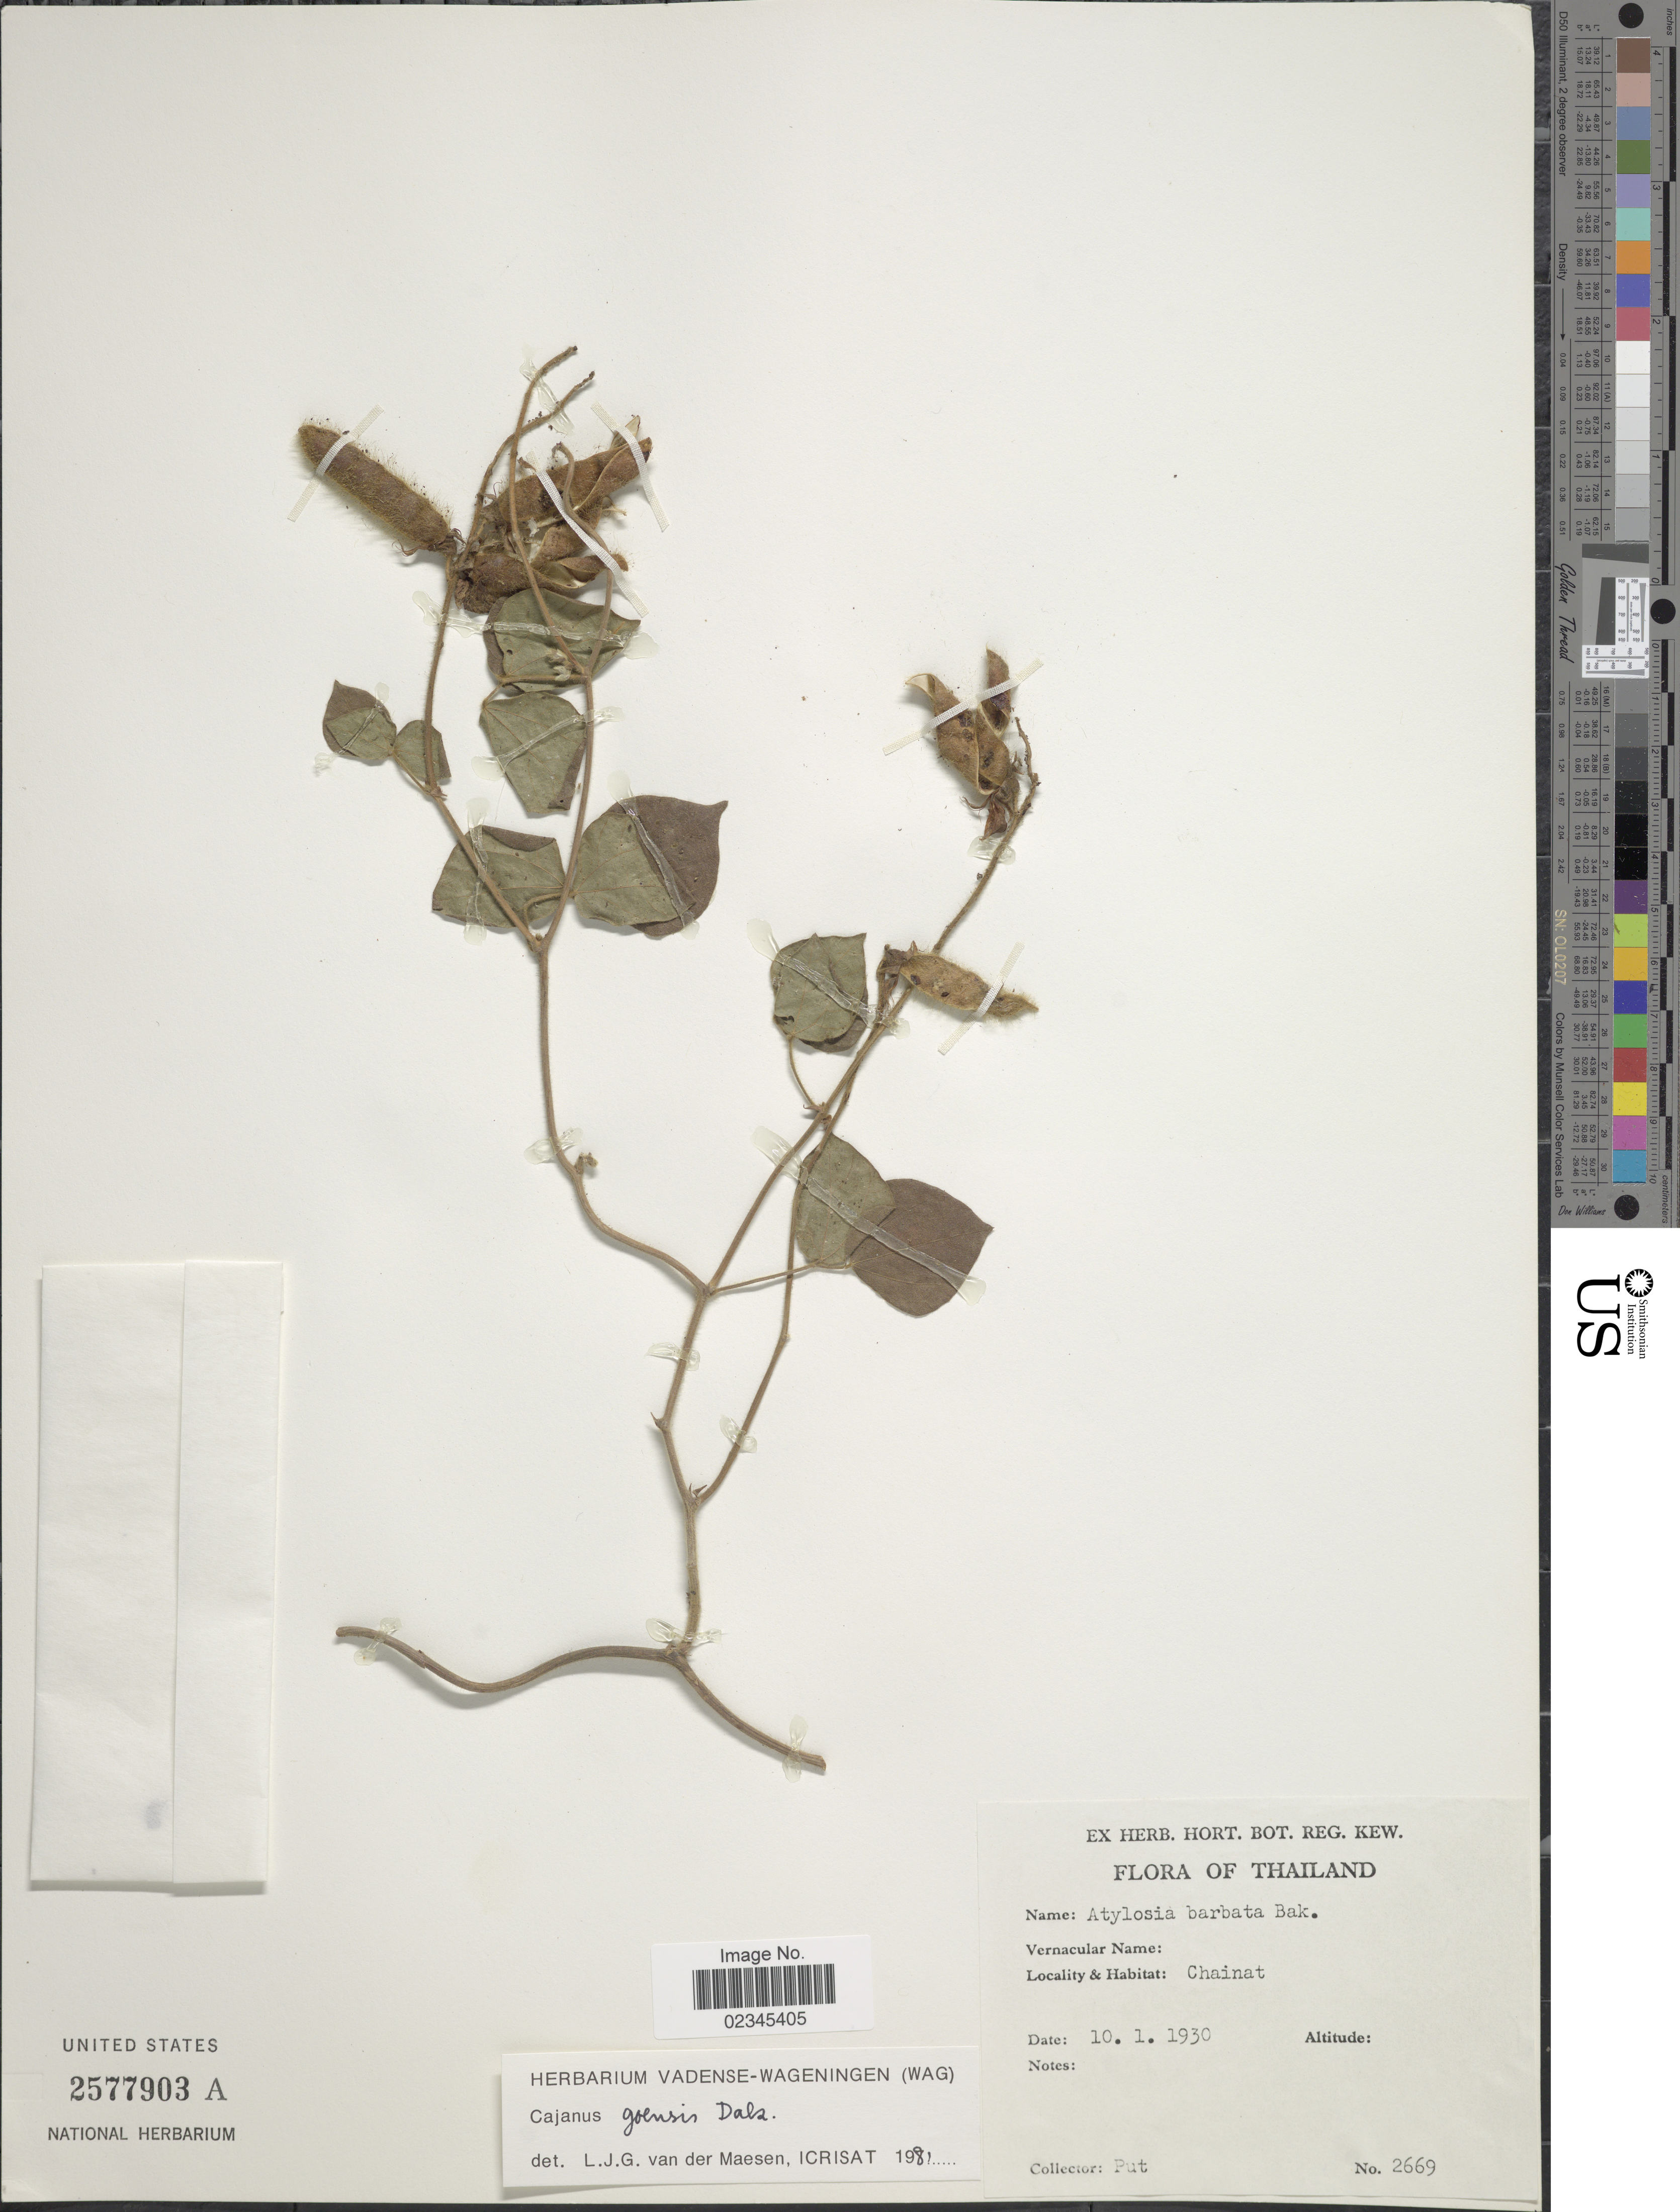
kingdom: Plantae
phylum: Tracheophyta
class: Magnoliopsida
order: Fabales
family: Fabaceae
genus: Cajanus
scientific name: Cajanus goensis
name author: Dalzell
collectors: -. Put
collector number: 2669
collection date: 1930-01-10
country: Thailand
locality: Chainat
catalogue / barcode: US 2577903A